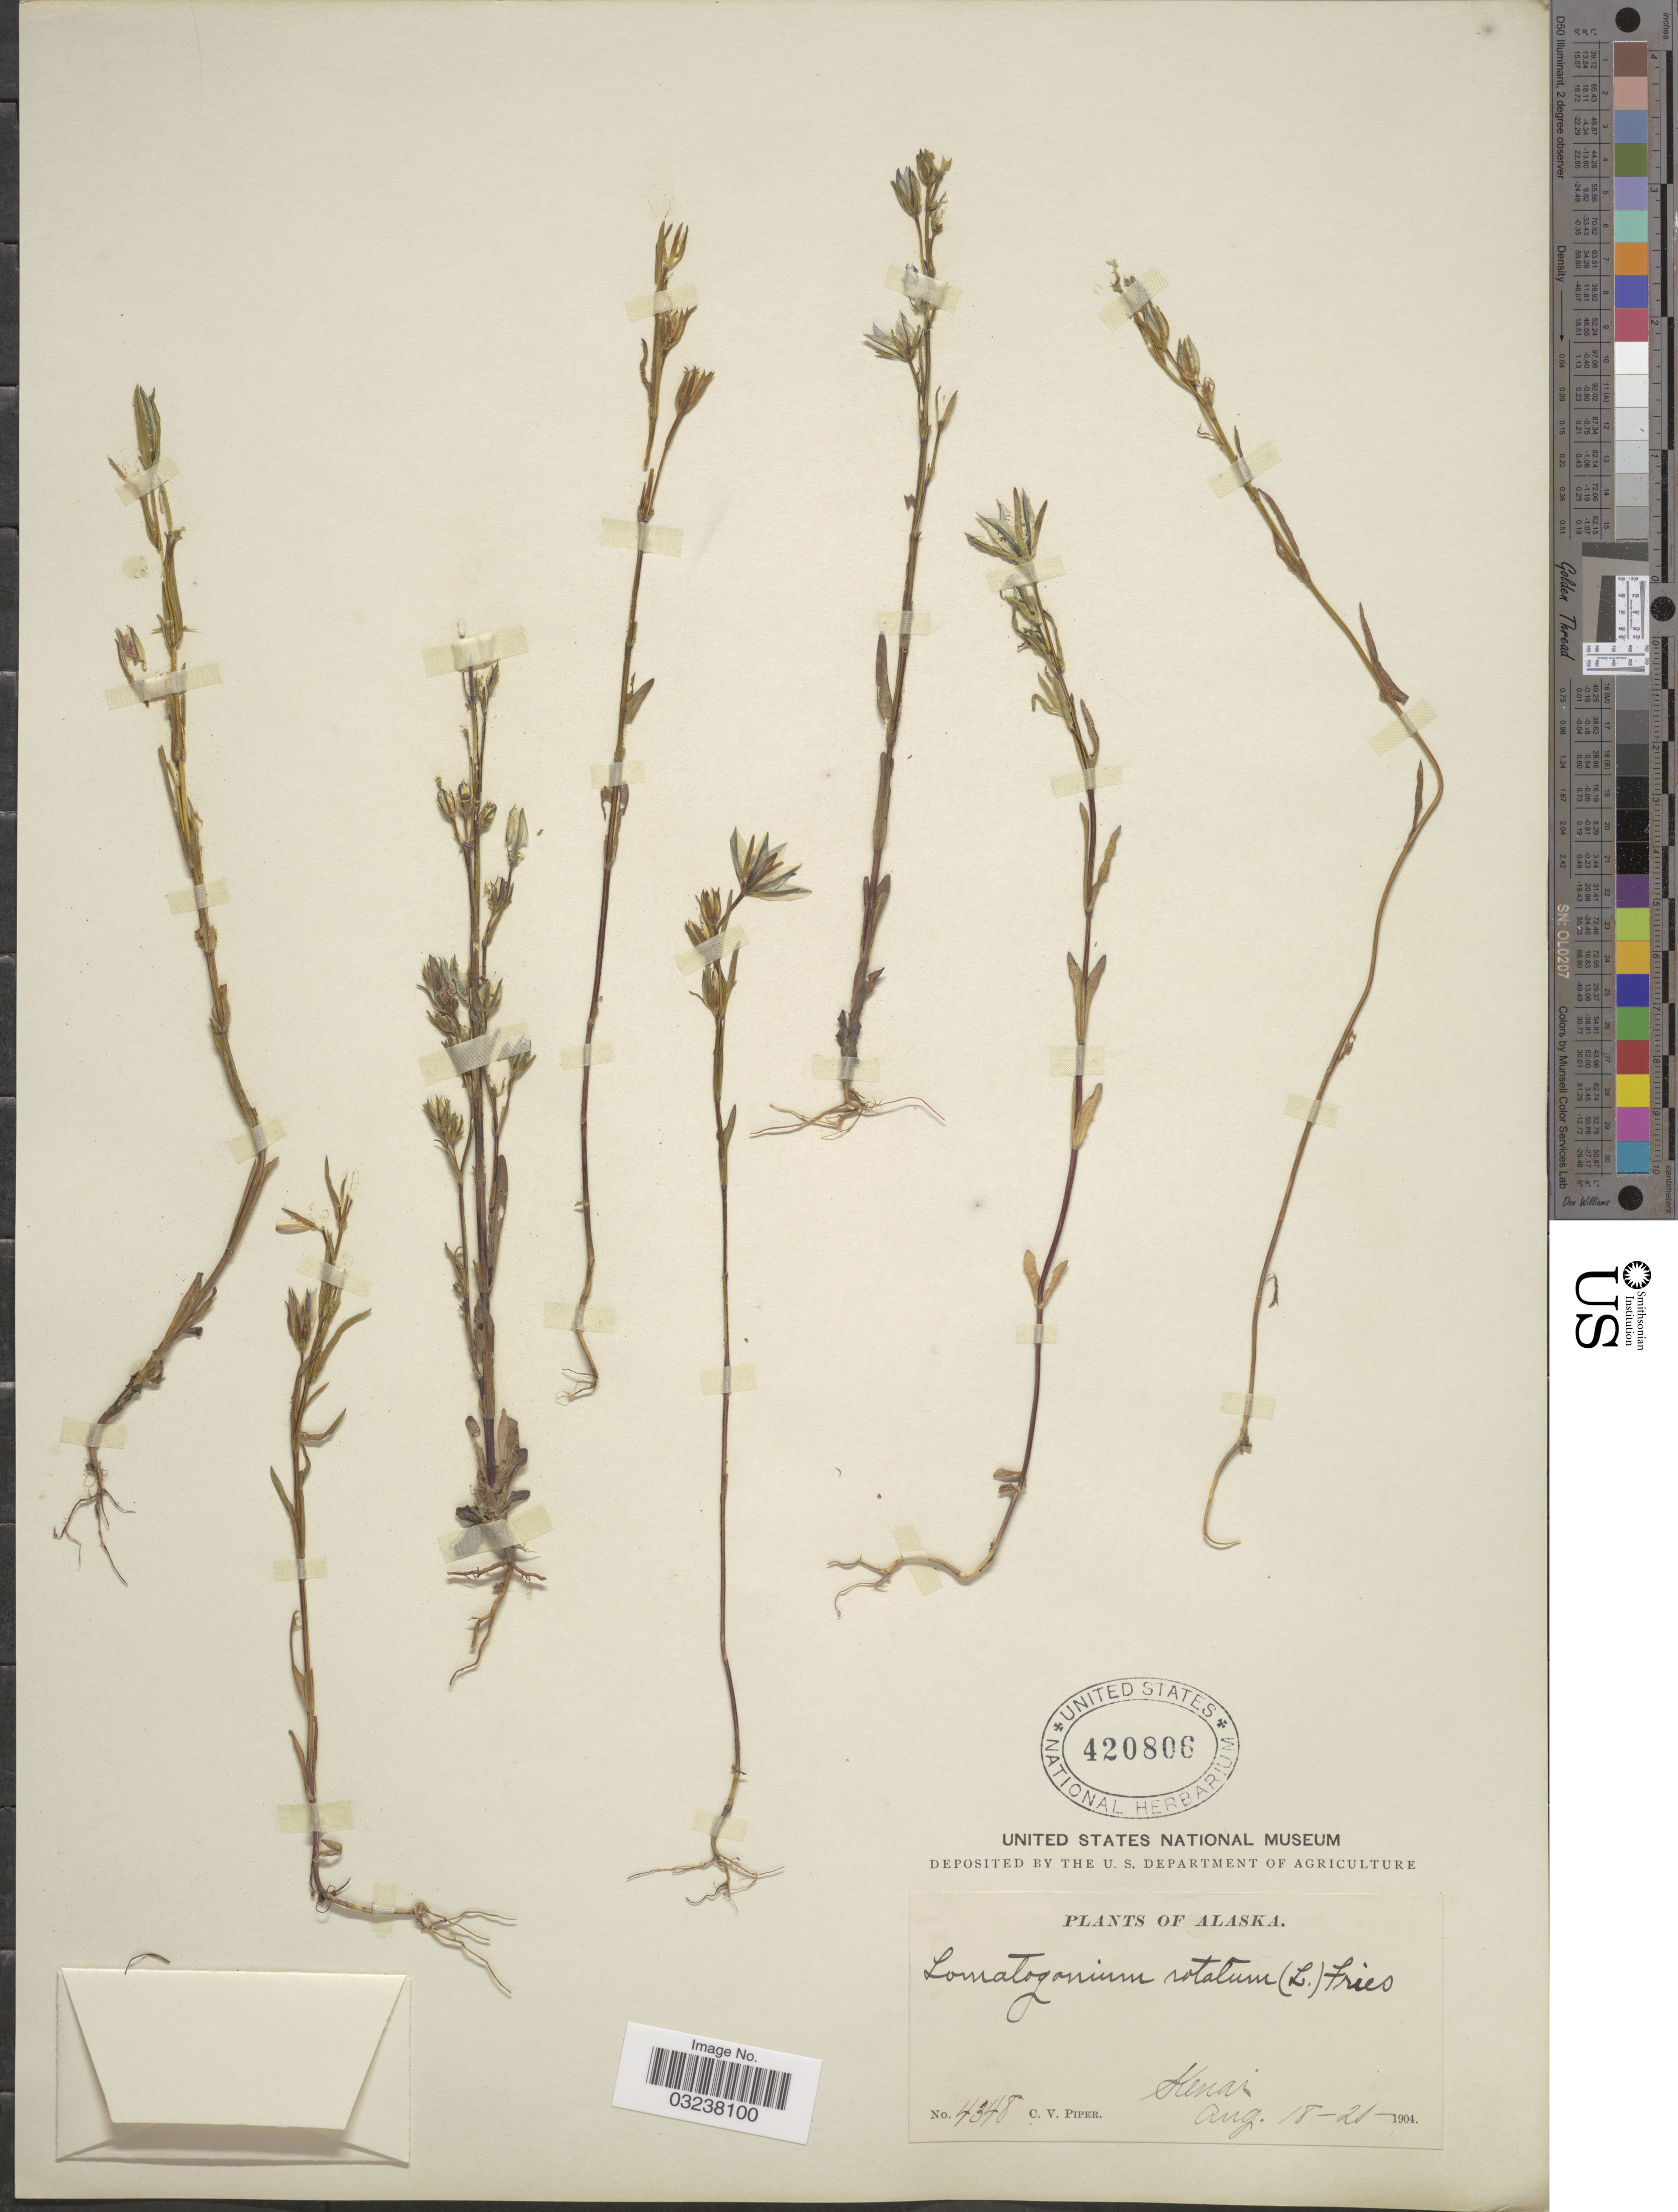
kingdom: Plantae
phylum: Tracheophyta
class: Magnoliopsida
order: Gentianales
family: Gentianaceae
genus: Lomatogonium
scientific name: Lomatogonium rotatum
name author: (L.) Fr.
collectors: C. V. Piper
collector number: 4348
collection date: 1904-08-18/1904-08-20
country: United States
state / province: Alaska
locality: Kenai.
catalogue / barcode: US 420806